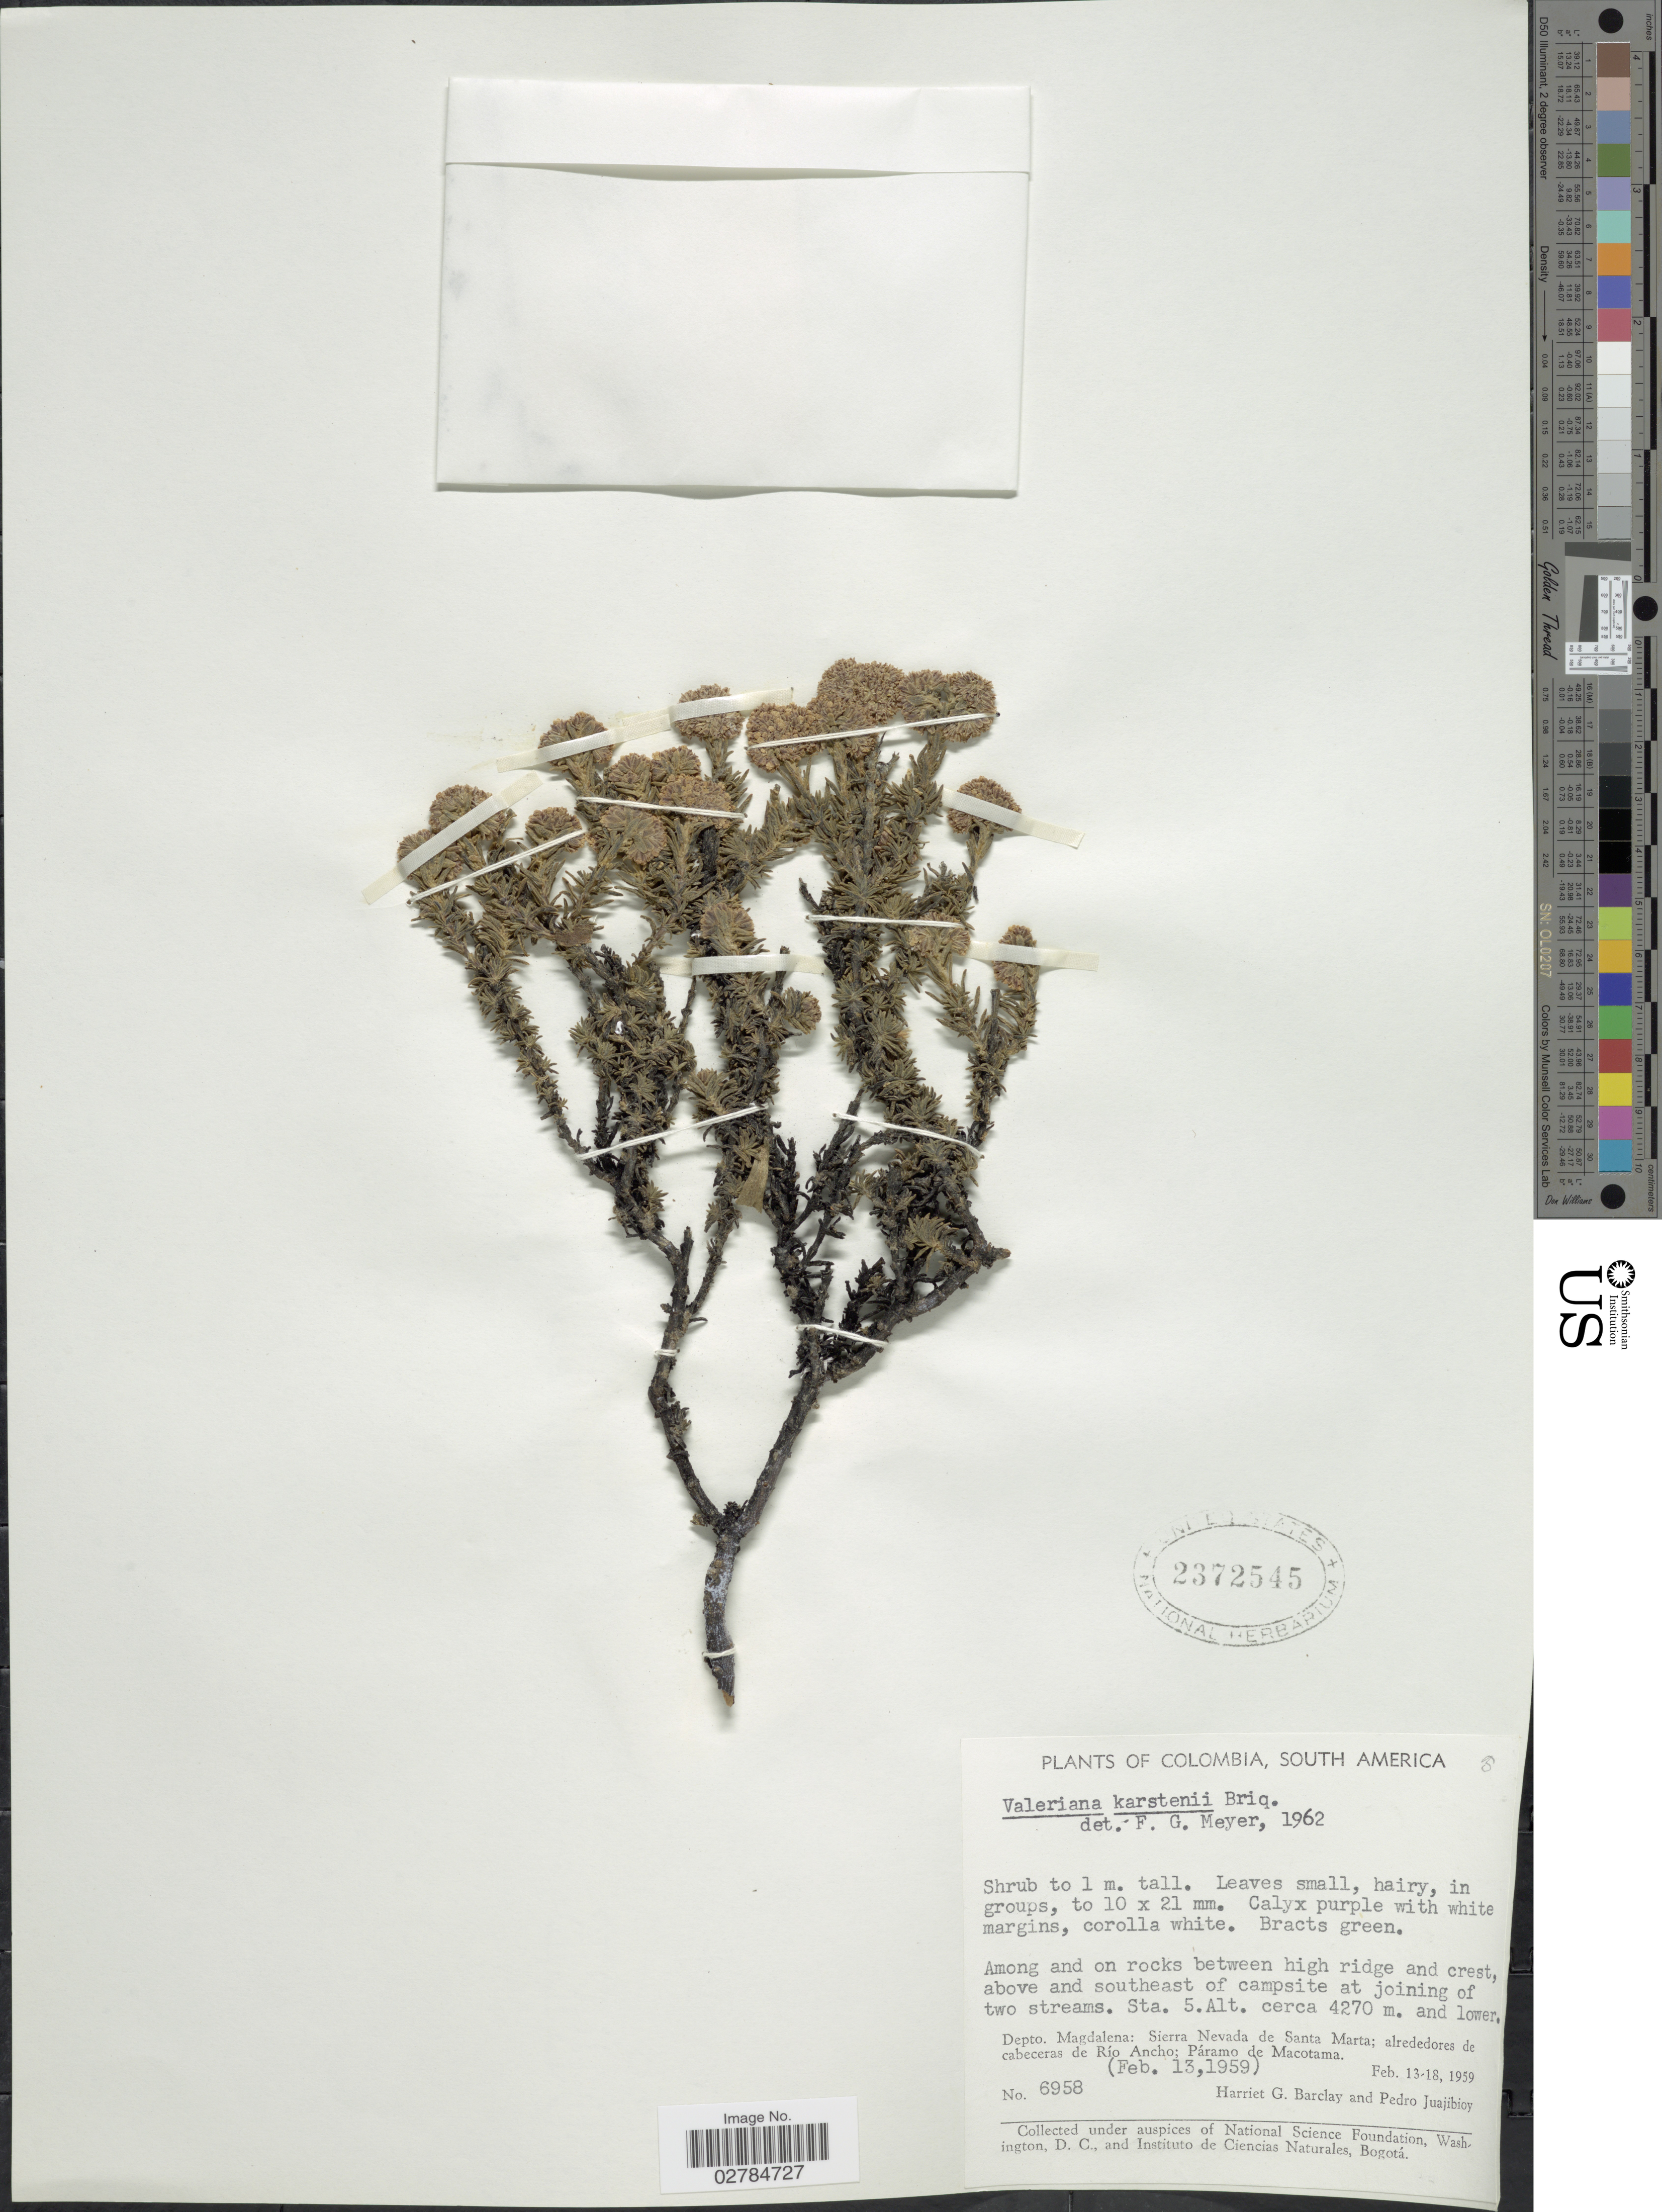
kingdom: Plantae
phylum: Tracheophyta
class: Magnoliopsida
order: Dipsacales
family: Caprifoliaceae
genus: Valeriana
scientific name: Valeriana karstenii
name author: Briq.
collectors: H. G. Barclay & P. Juajibioy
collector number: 6758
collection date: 1959-02-13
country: Colombia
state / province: Magdalena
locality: Among and on rocks between high ridge and crest, above and southeast of campsite at joining of two streams. Sta. 5. Depto. Magdalena: Sierra Nevada de Santa Marta; alrededores de cabeceras de Río Anchos; Páramo de Macotama.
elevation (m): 4270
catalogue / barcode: US 2372545